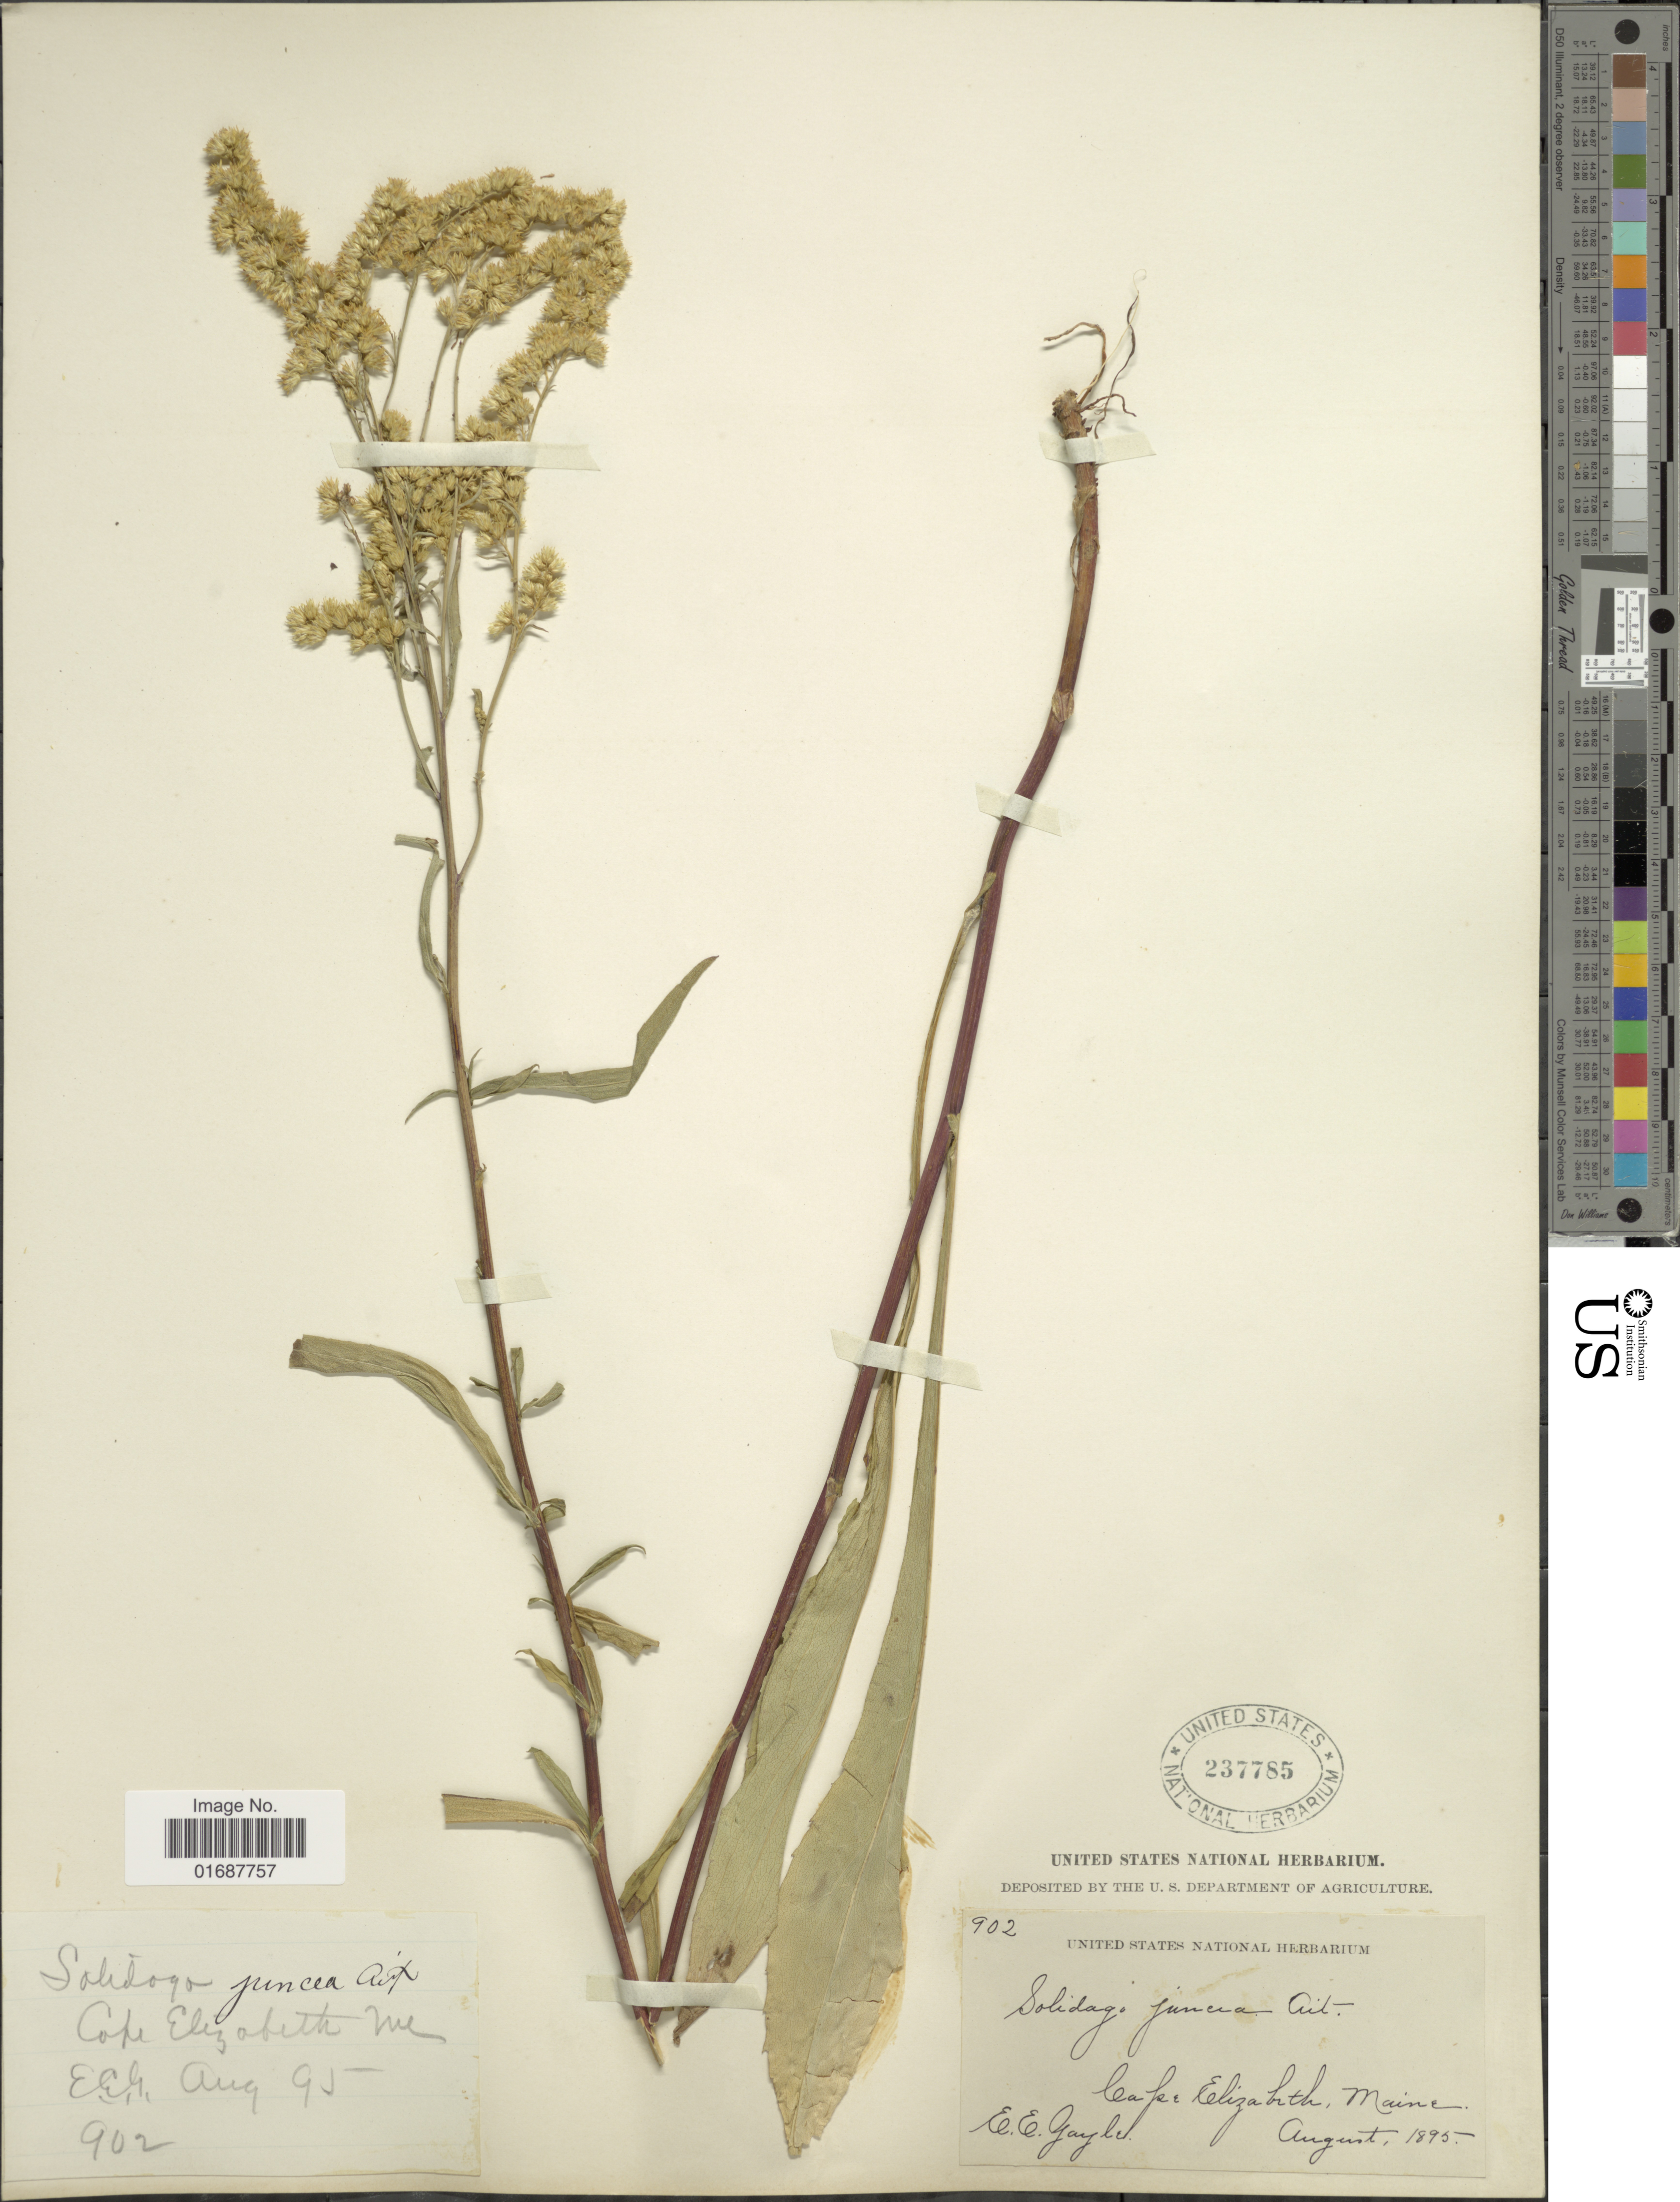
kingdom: Plantae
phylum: Tracheophyta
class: Magnoliopsida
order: Asterales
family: Asteraceae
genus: Solidago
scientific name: Solidago juncea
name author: Aiton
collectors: E. Gayle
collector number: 902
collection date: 1895-08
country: United States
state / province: Maine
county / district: Cumberland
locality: Cape Elizabeth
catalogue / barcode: US 237785